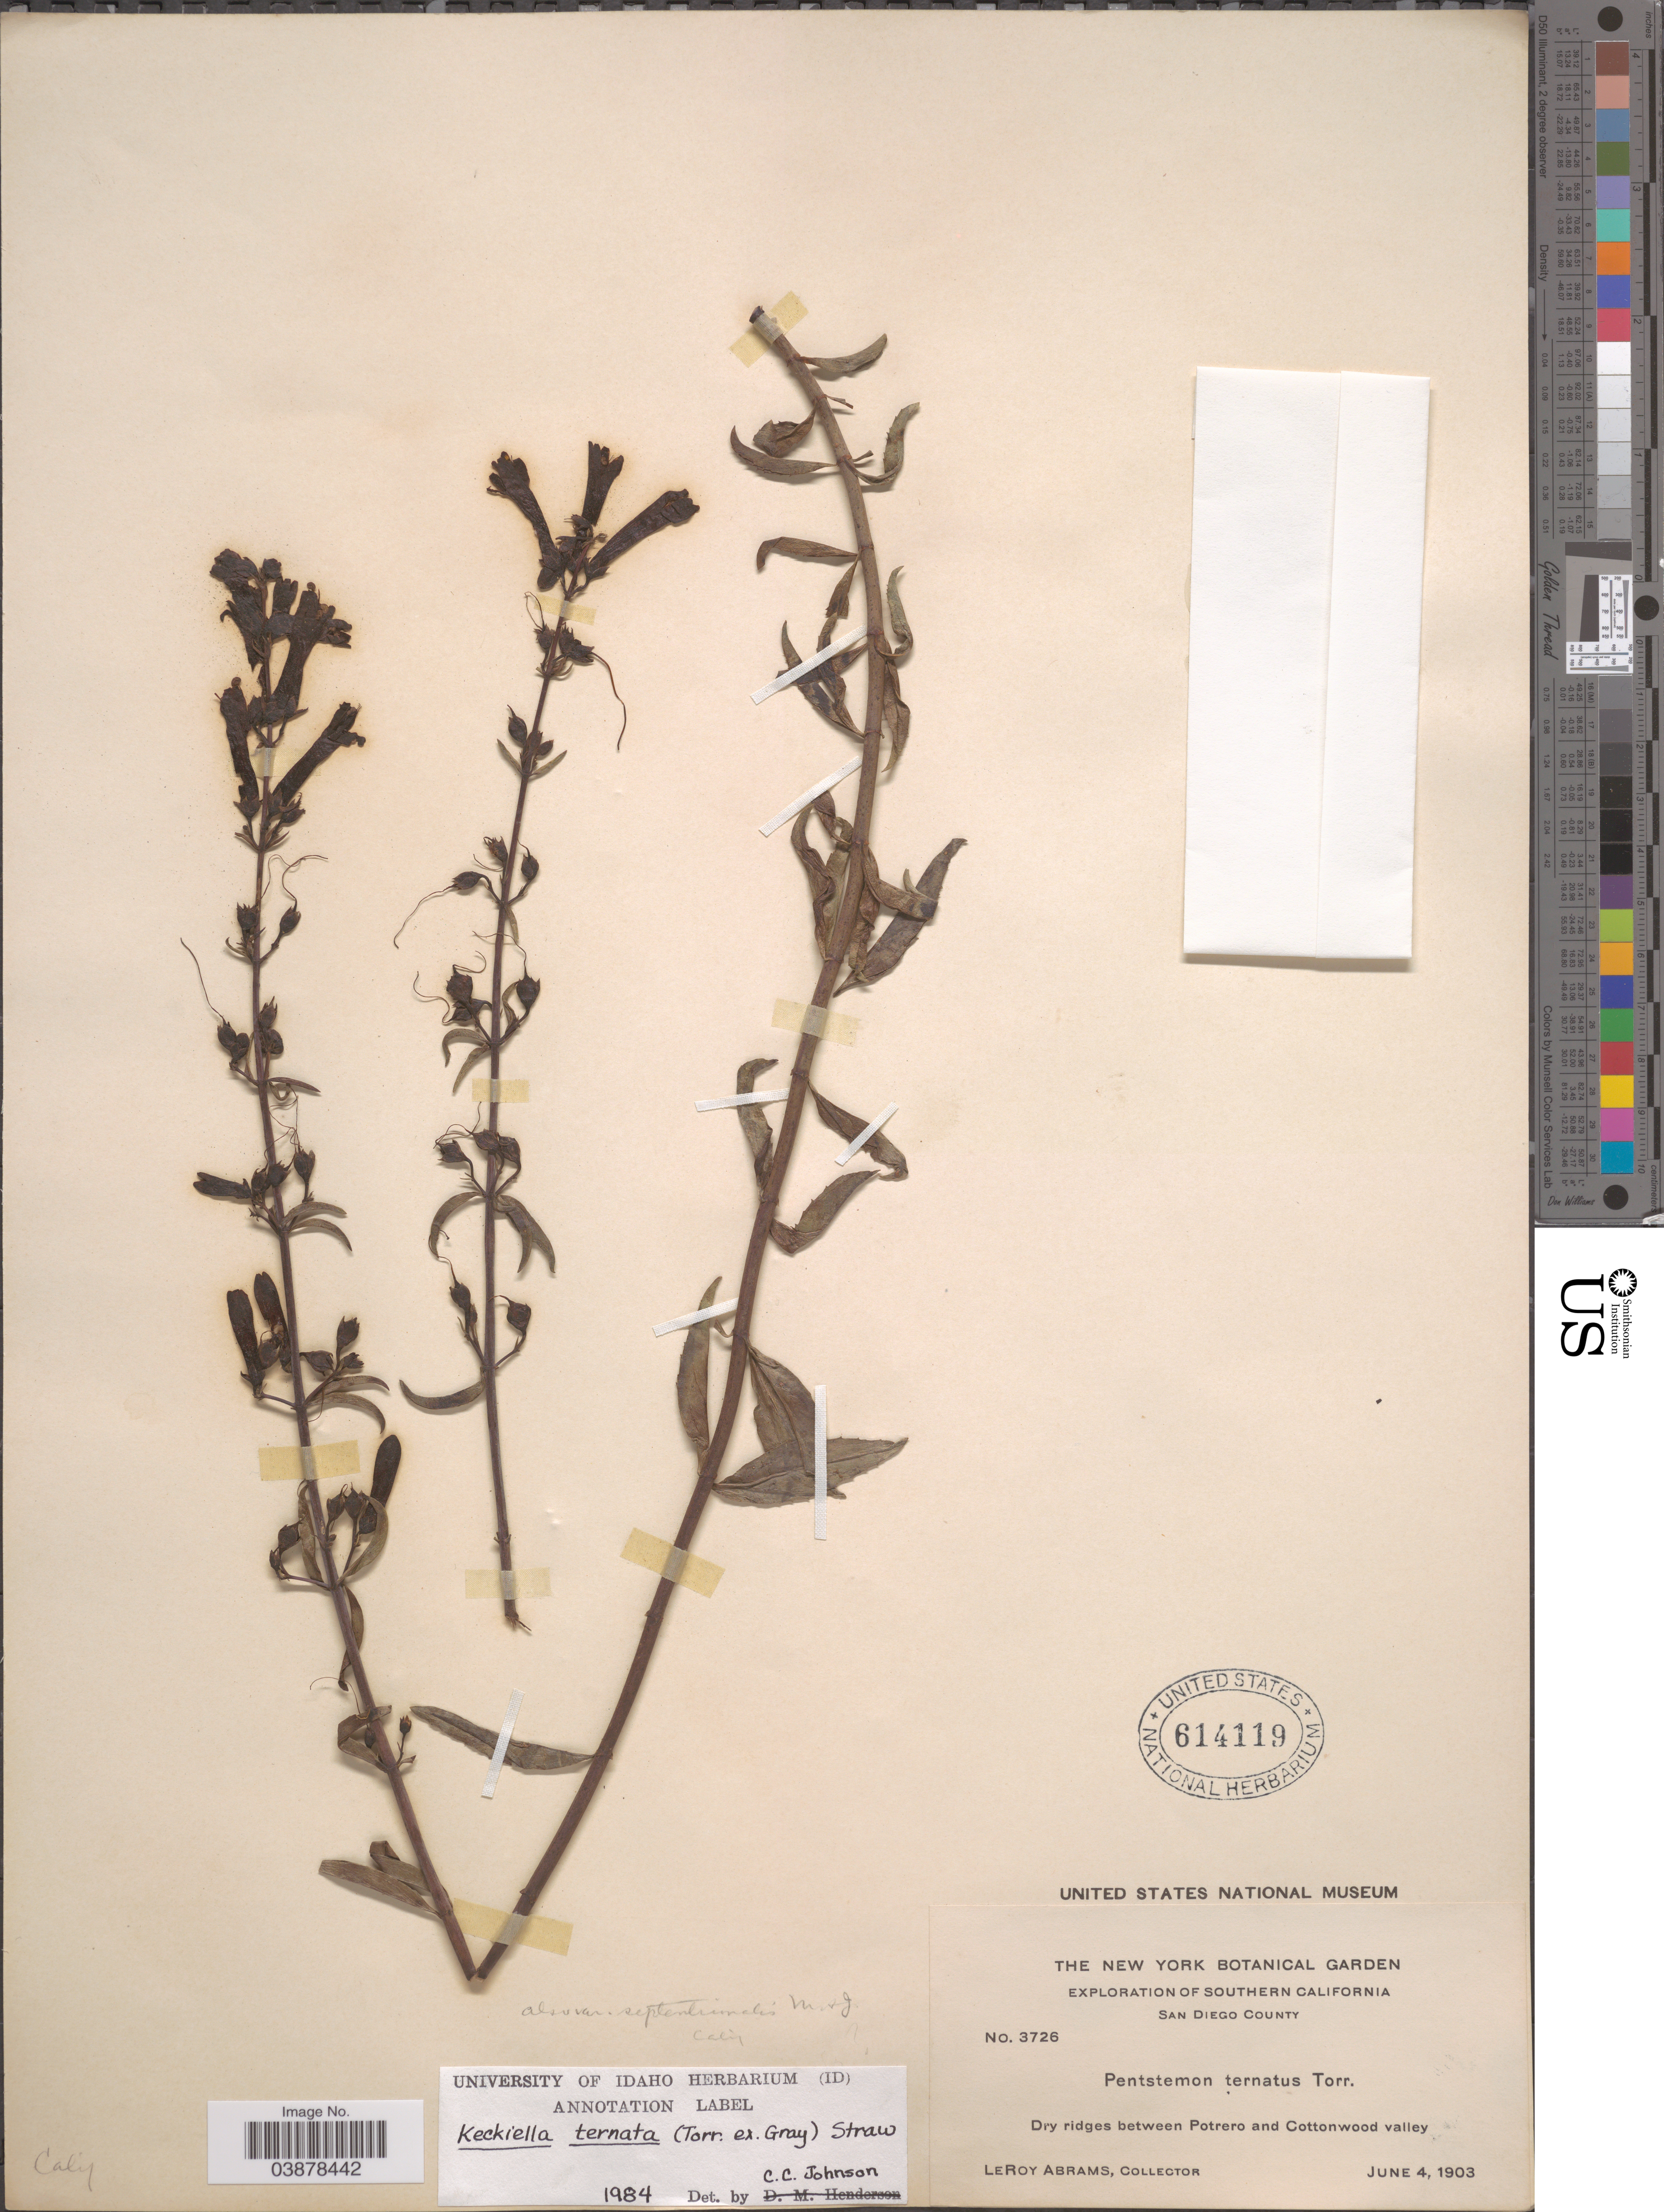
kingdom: Plantae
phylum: Tracheophyta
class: Magnoliopsida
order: Lamiales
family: Plantaginaceae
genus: Penstemon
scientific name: Penstemon ternatus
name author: Torr. ex A. Gray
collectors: L. Abrams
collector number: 3726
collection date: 1903-06-04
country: United States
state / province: California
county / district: San Diego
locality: Southern California. San Diego County. Dry ridges between Potrero and Cottonwood valley.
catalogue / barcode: US 614119